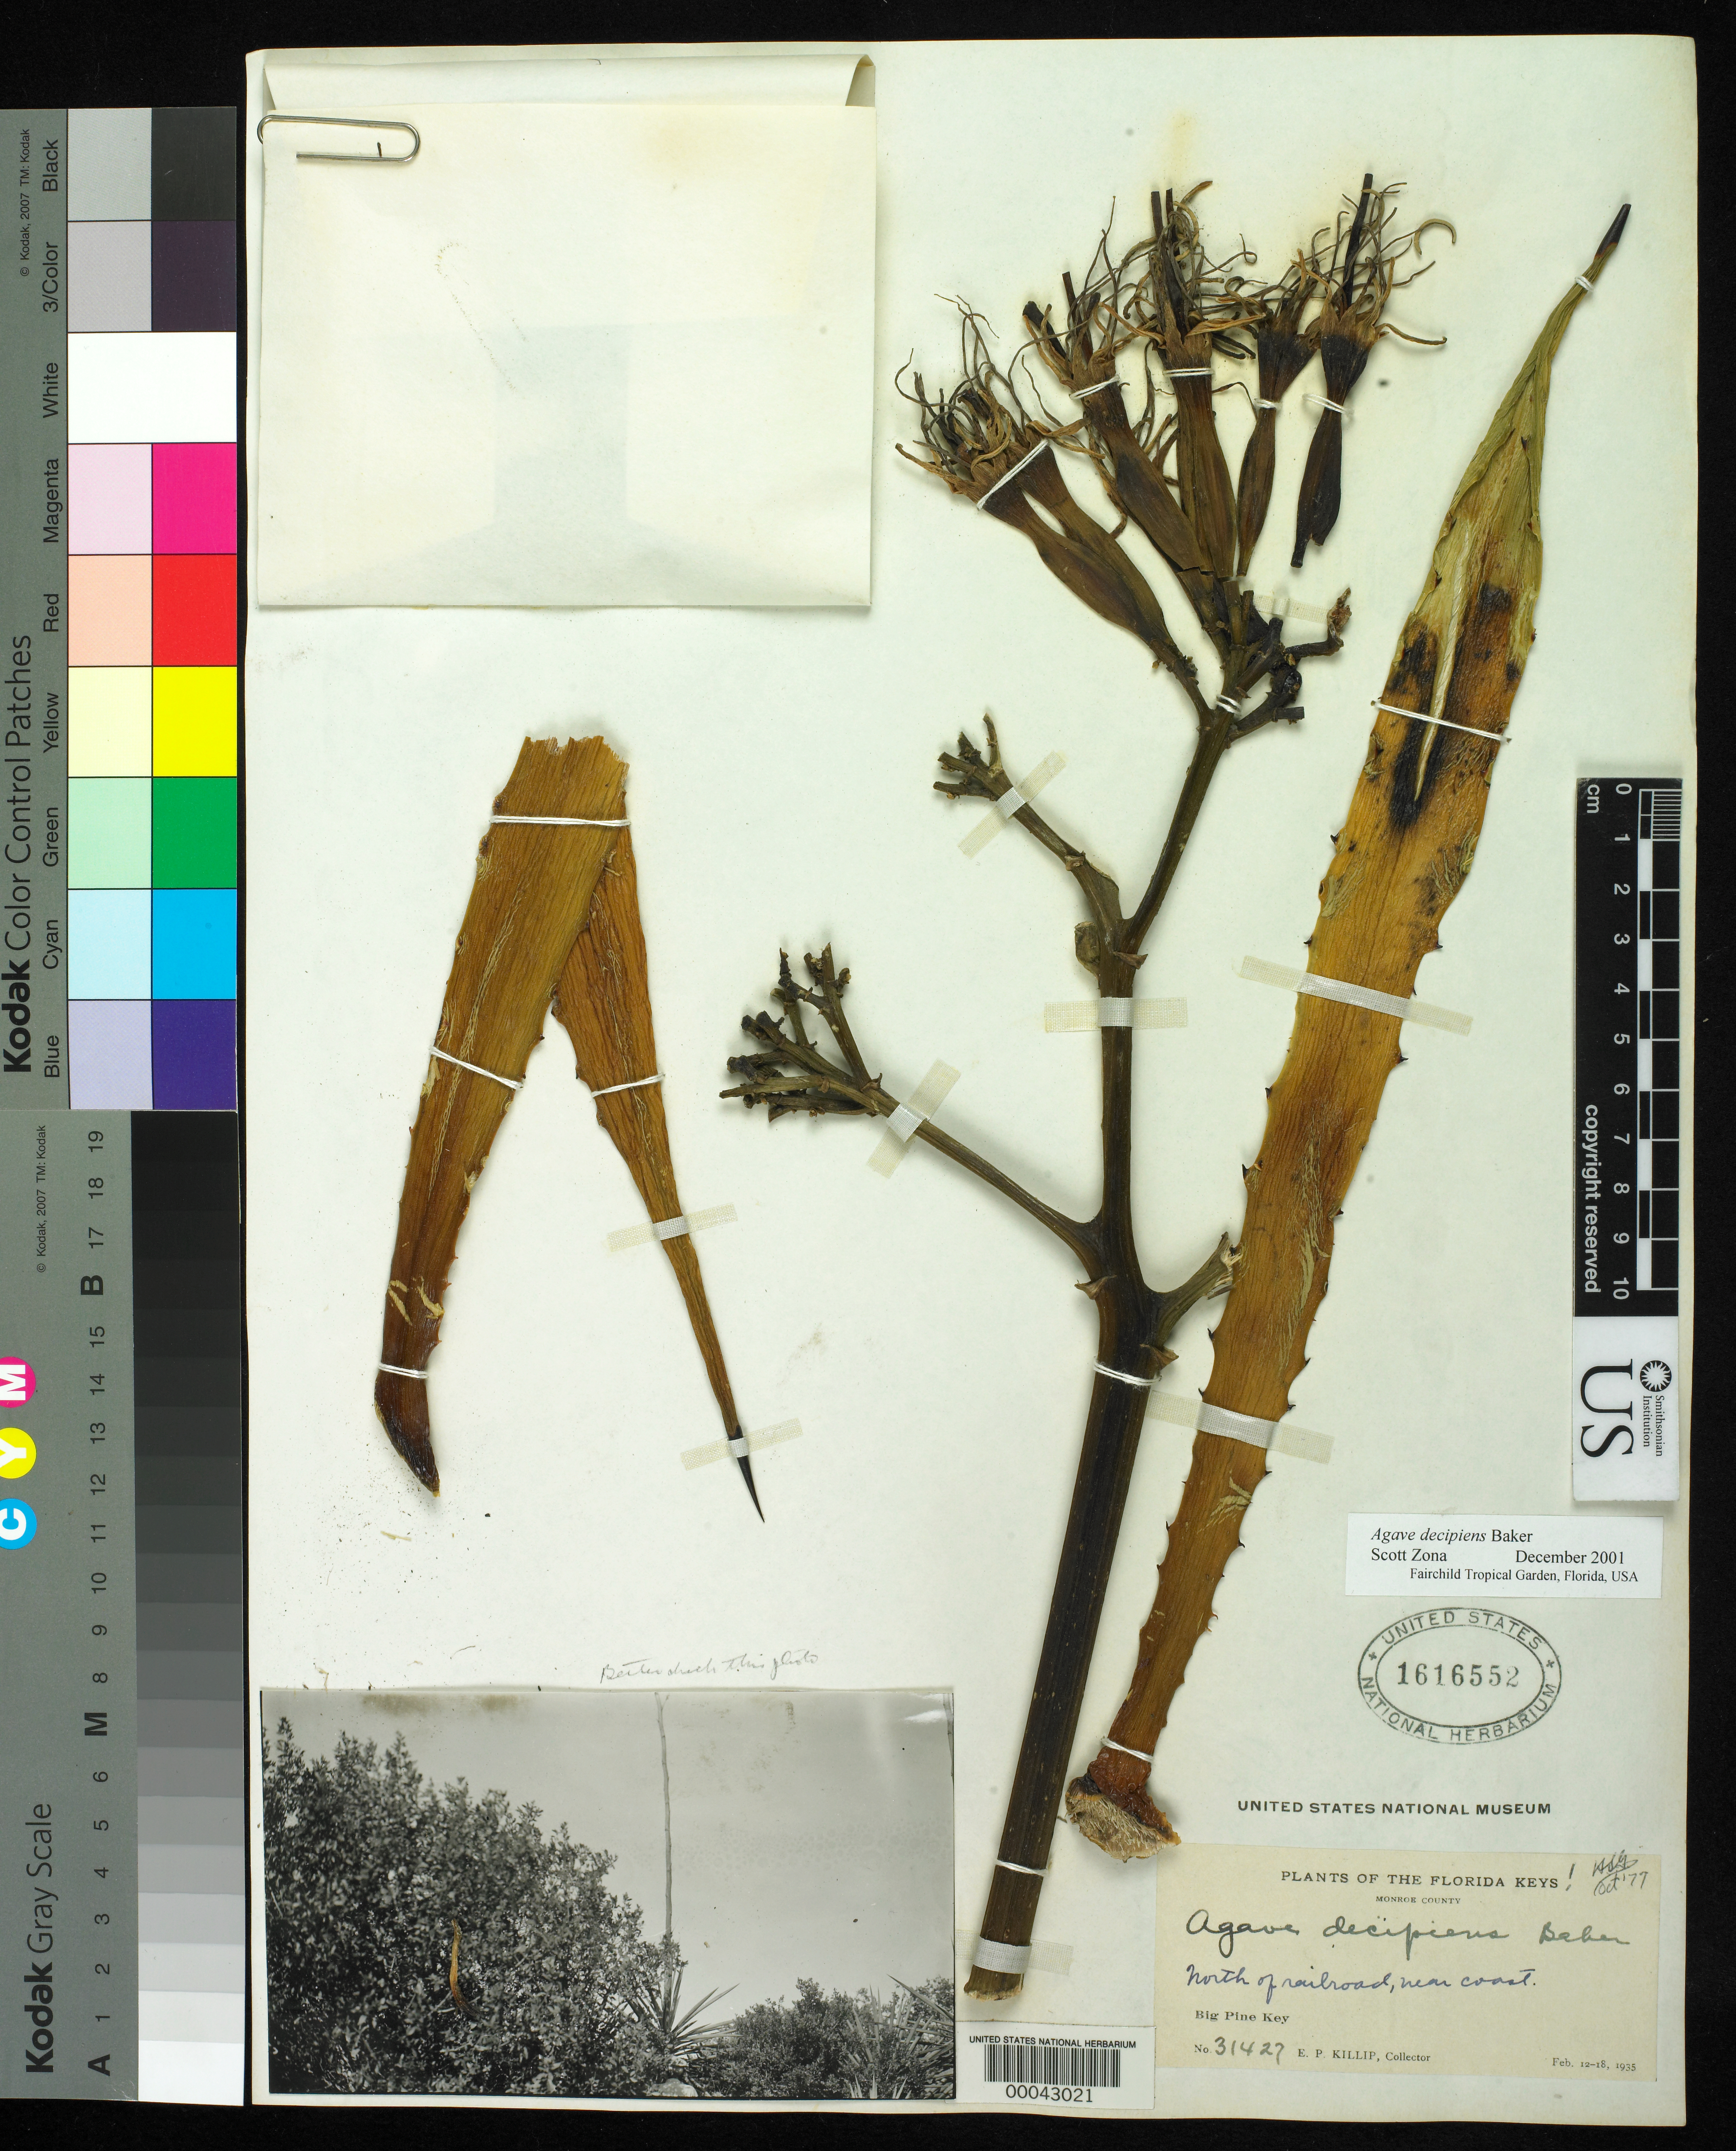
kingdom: Plantae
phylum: Tracheophyta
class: Liliopsida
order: Asparagales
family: Asparagaceae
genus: Agave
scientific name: Agave decipiens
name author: Baker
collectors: E. P. Killip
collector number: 31427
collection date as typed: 12 Feb 1935 to 18 Feb 1935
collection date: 1935-02-12/1935-02-18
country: United States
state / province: Florida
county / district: Monroe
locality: Big Pine Key, N of railroad, near coast.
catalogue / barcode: US 1616552